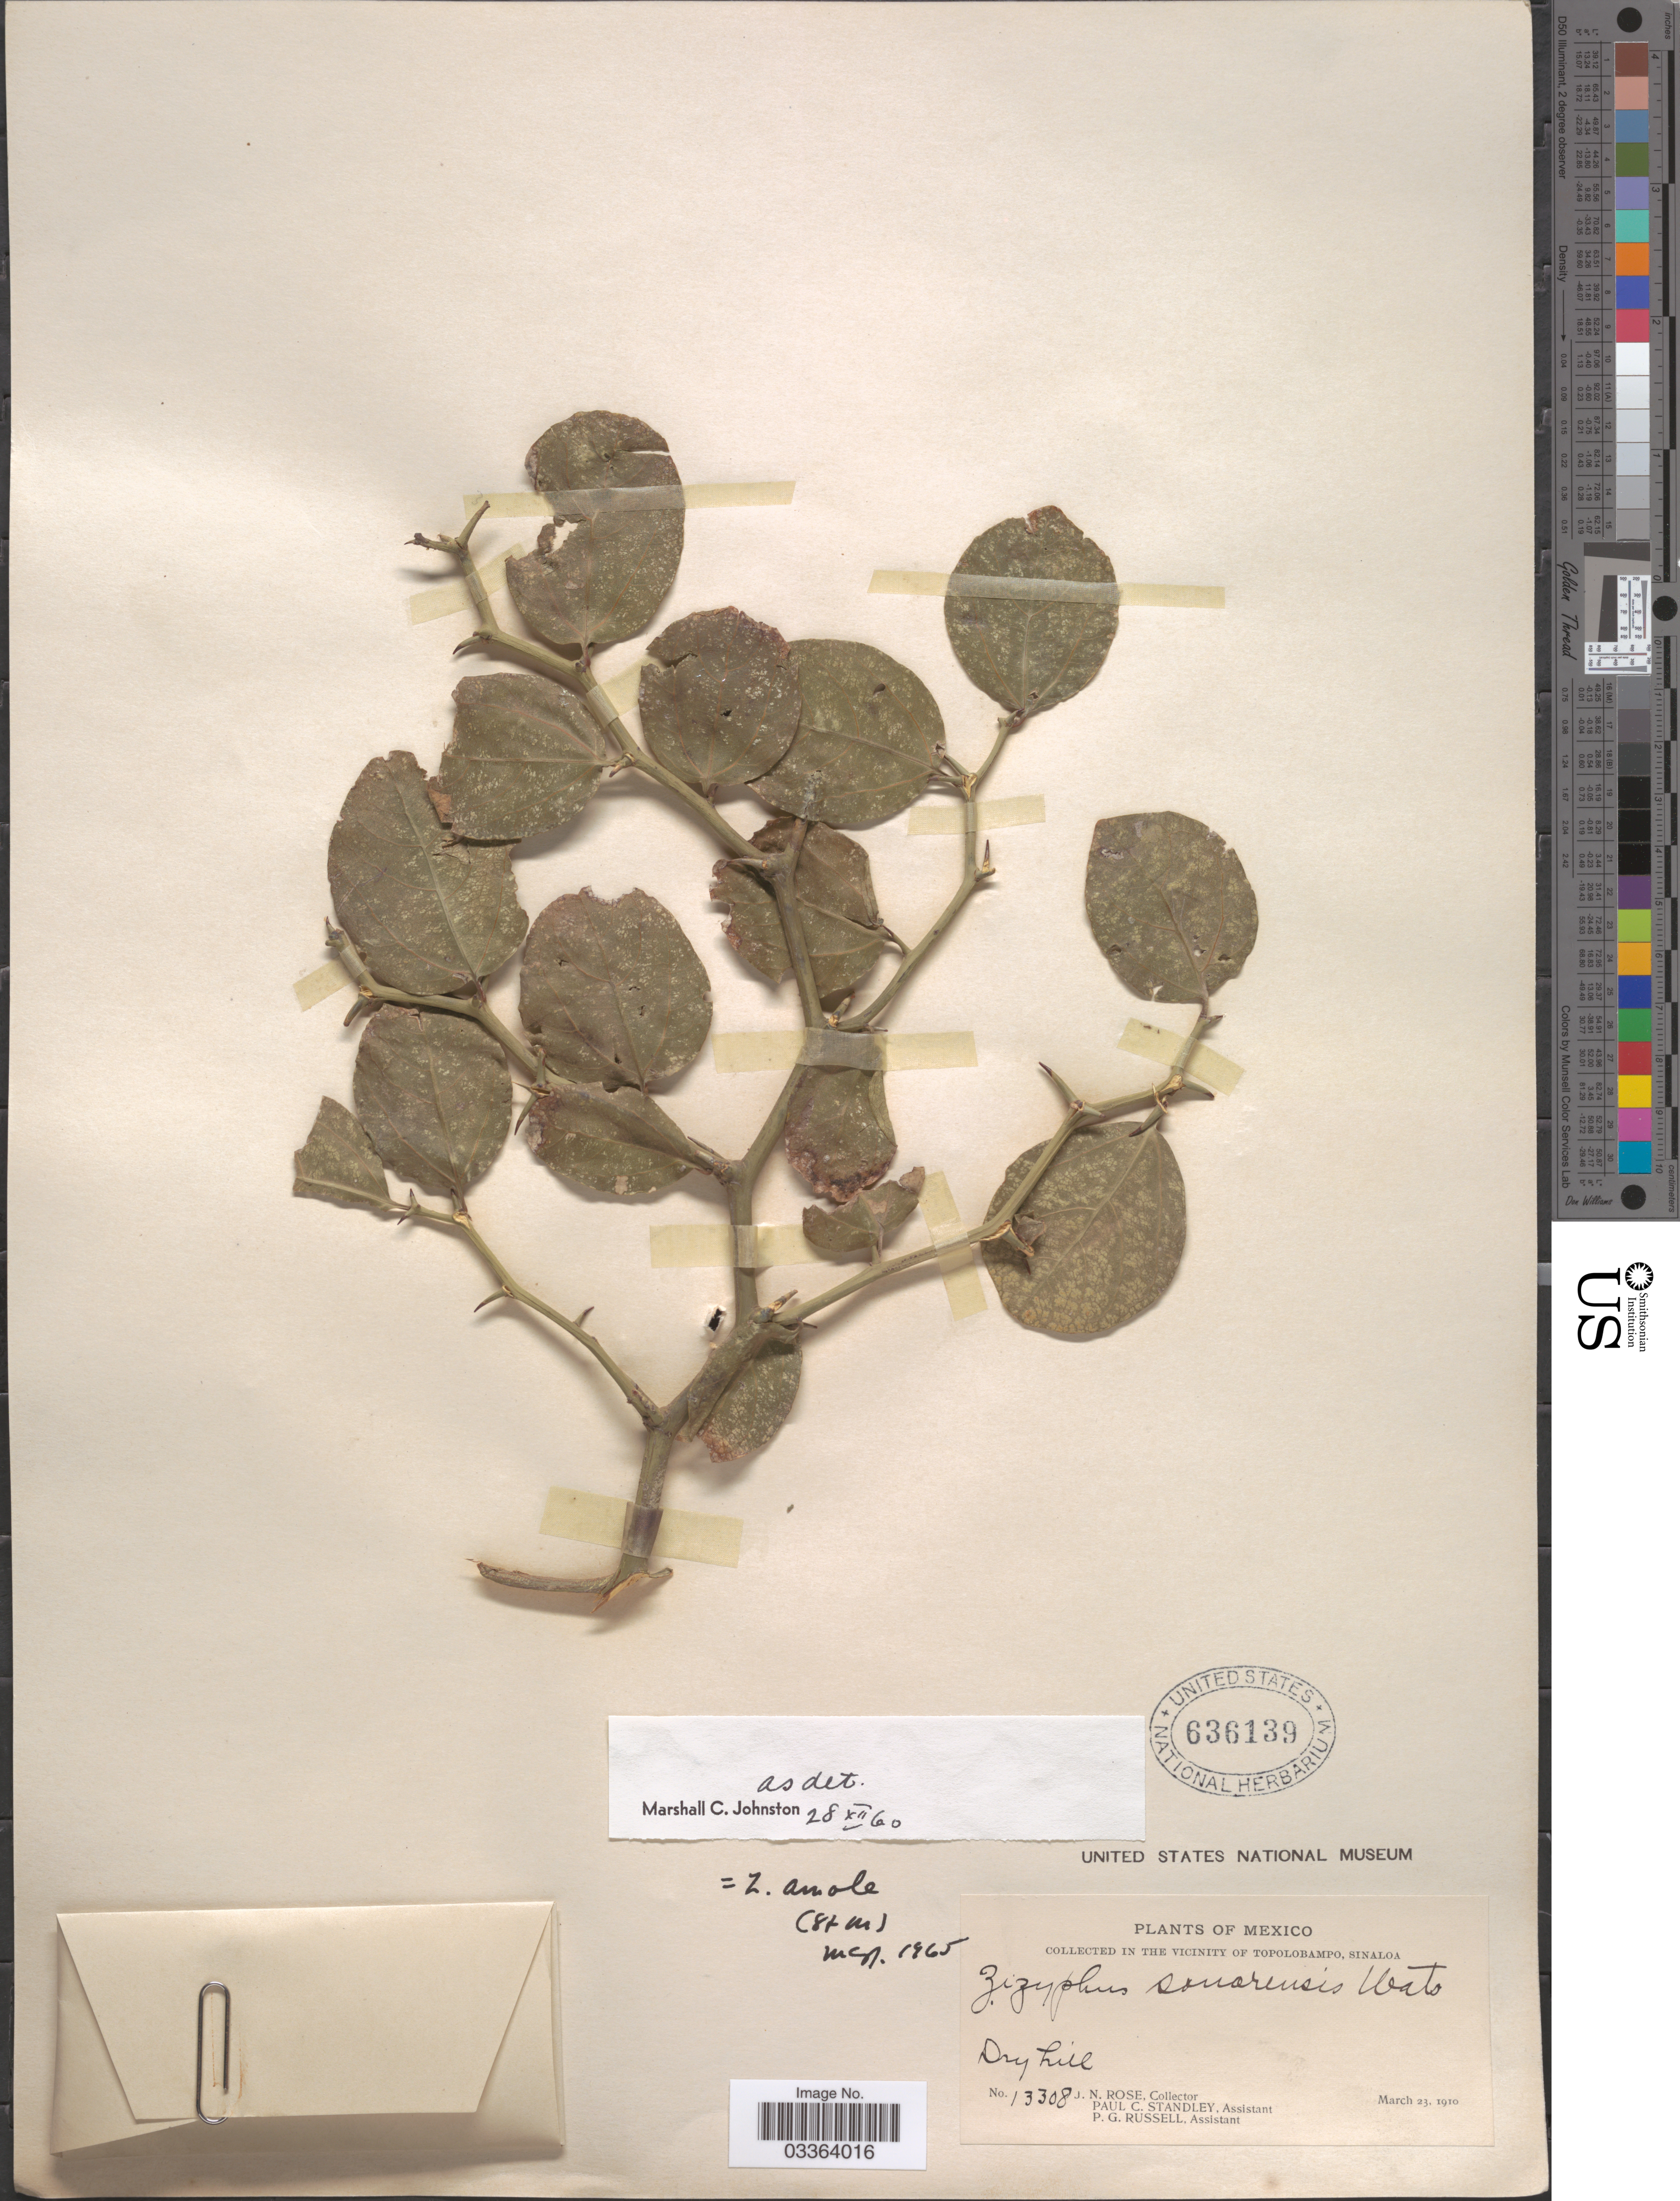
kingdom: Plantae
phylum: Tracheophyta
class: Magnoliopsida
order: Rosales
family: Rhamnaceae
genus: Sarcomphalus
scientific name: Sarcomphalus amole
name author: (Sessé & Moc.) Hauenschild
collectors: J. N. Rose, P. C. Standley & P. G. Russell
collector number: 13308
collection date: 1910-03-23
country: Mexico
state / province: Sinaloa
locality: In the vicinity of Topolobampo.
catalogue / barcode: US 636139